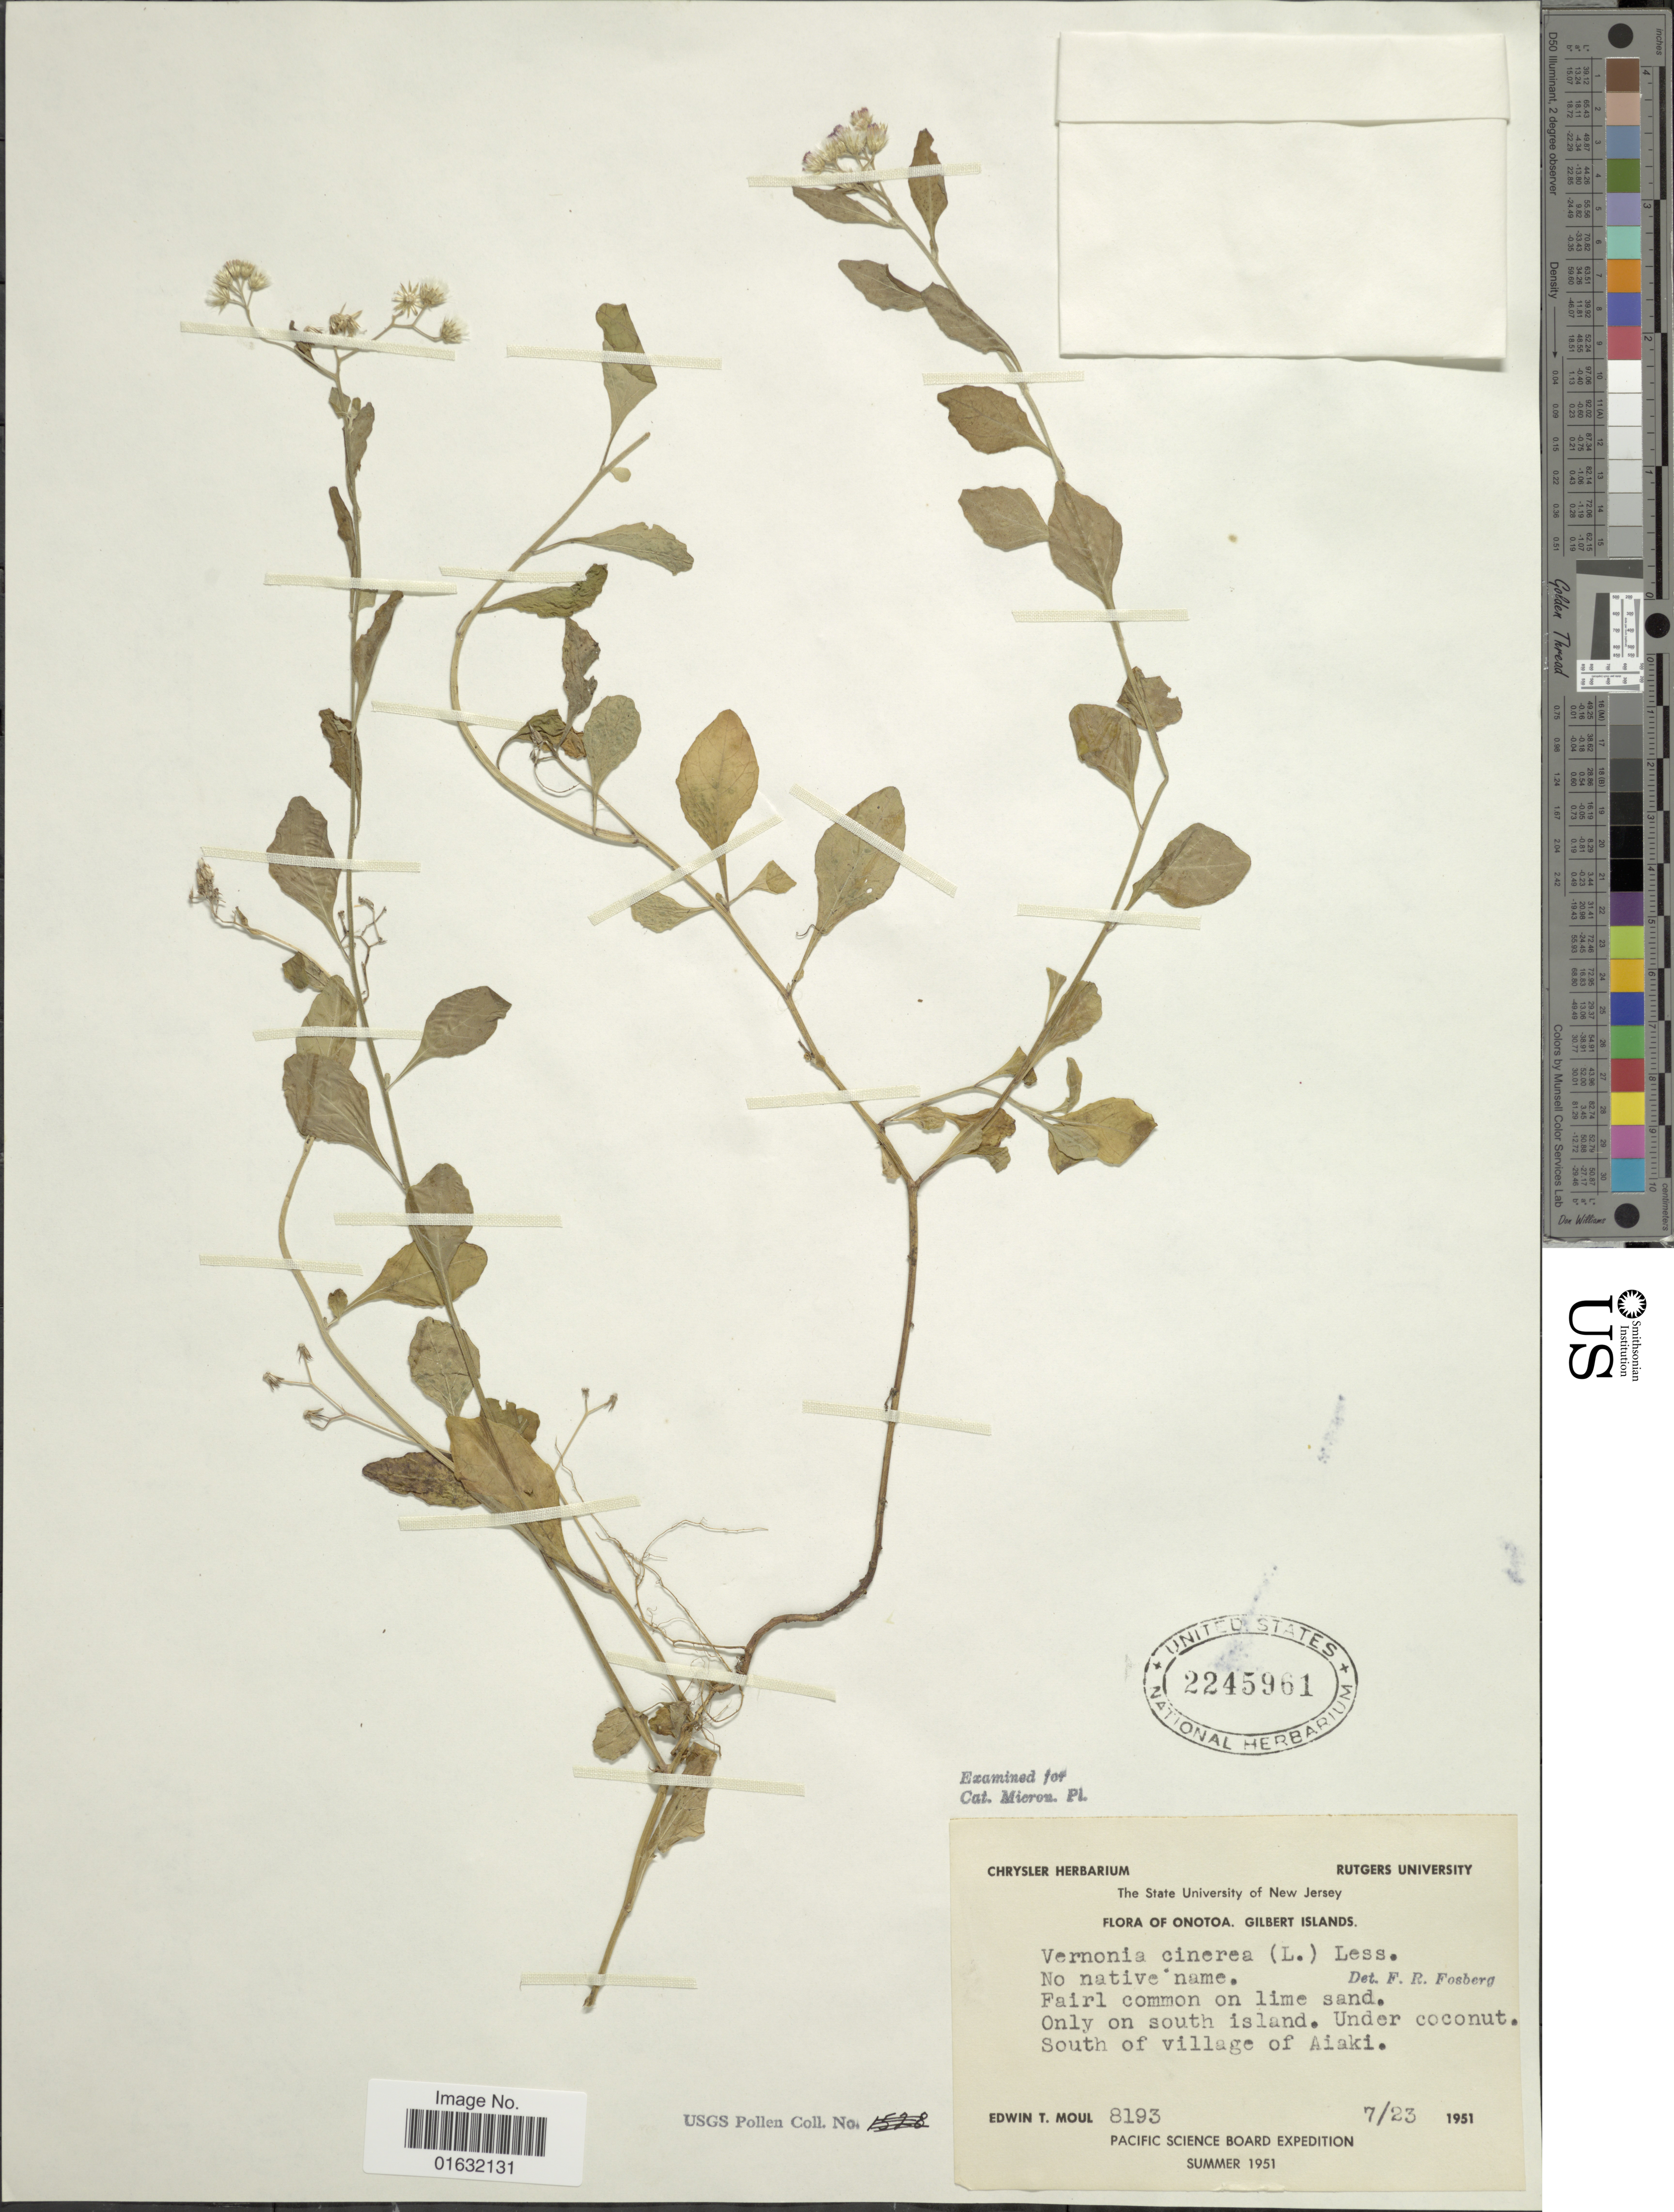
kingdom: Plantae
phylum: Tracheophyta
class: Magnoliopsida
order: Asterales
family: Asteraceae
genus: Cyanthillium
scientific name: Cyanthillium cinereum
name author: (L.) H. Rob.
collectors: E. T. Moul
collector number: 8193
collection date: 1951-07-23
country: Kiribati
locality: Onotoa, Gilbert Islands, Only on south island. Under coconut. South of village of Aiaki.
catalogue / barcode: US 2245961